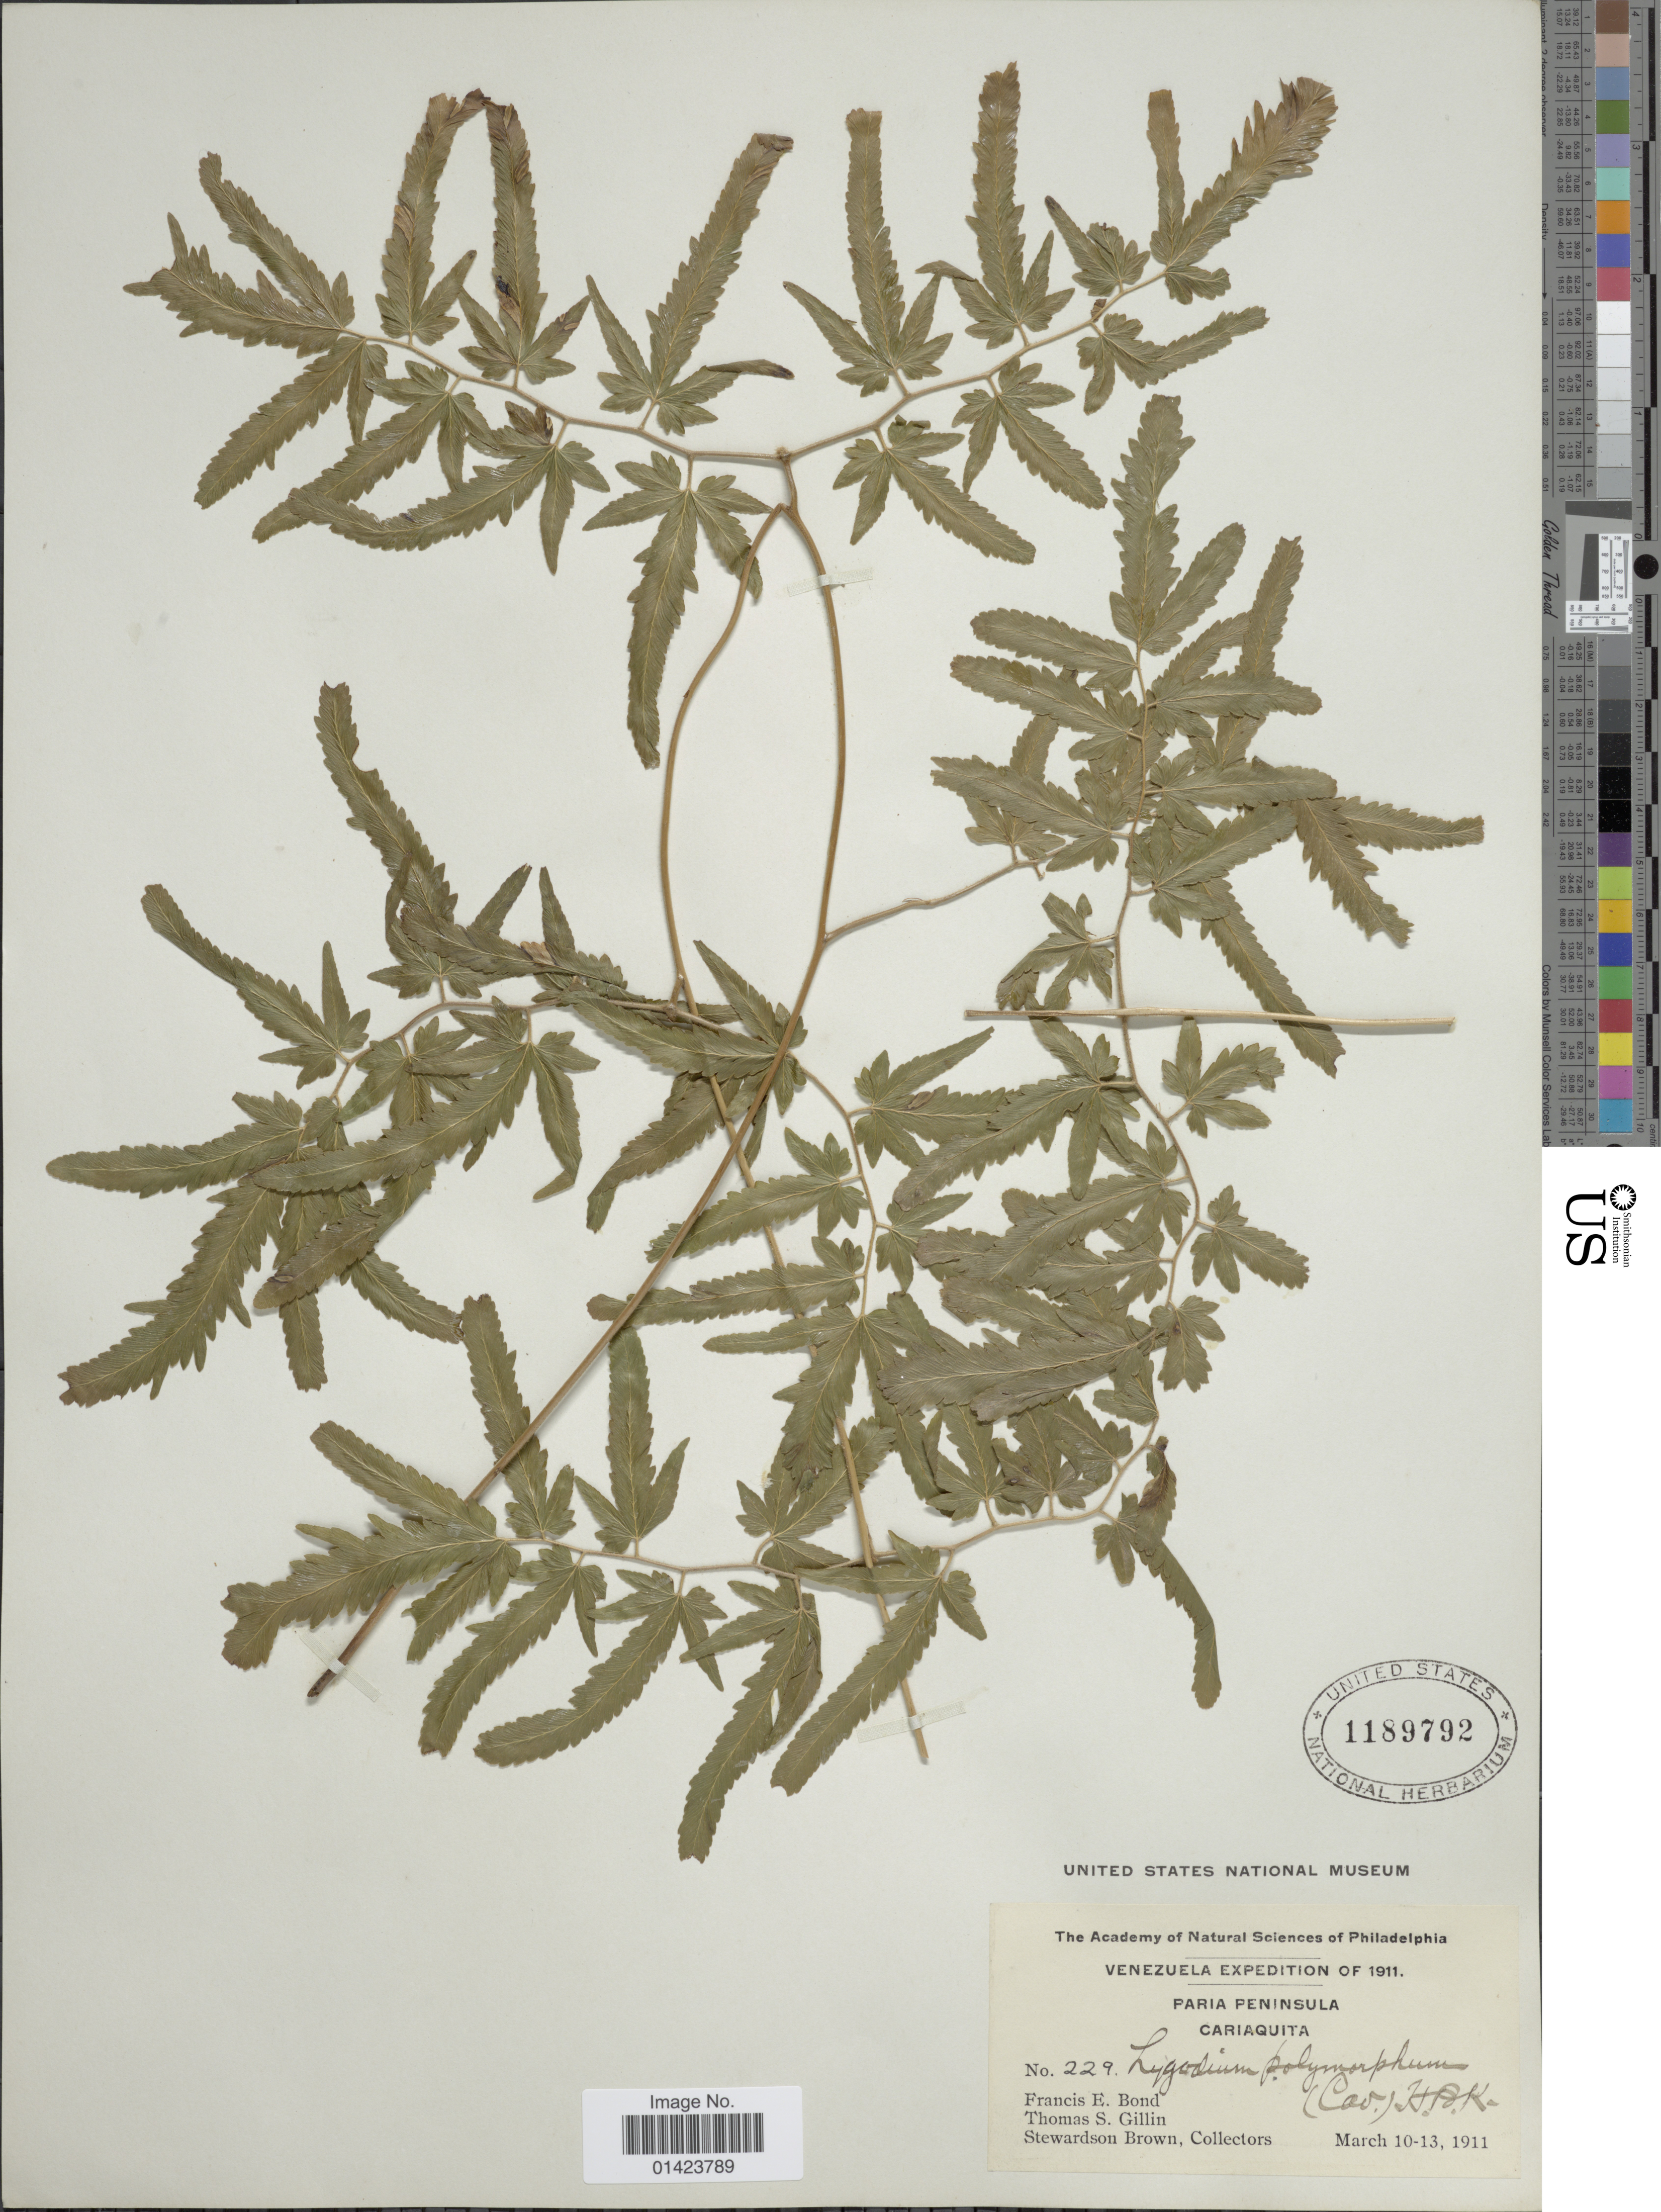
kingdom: Plantae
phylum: Tracheophyta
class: Polypodiopsida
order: Schizaeales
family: Lygodiaceae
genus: Lygodium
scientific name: Lygodium venustum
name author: Sw.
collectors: F. Bond, T. Gillin & S. Brown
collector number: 229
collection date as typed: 10-13 March 1911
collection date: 1911-03-10/1911-03-13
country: Venezuela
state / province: Sucre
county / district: Valdez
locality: Paria Peninsula, Cariaquito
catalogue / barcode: US 1189792